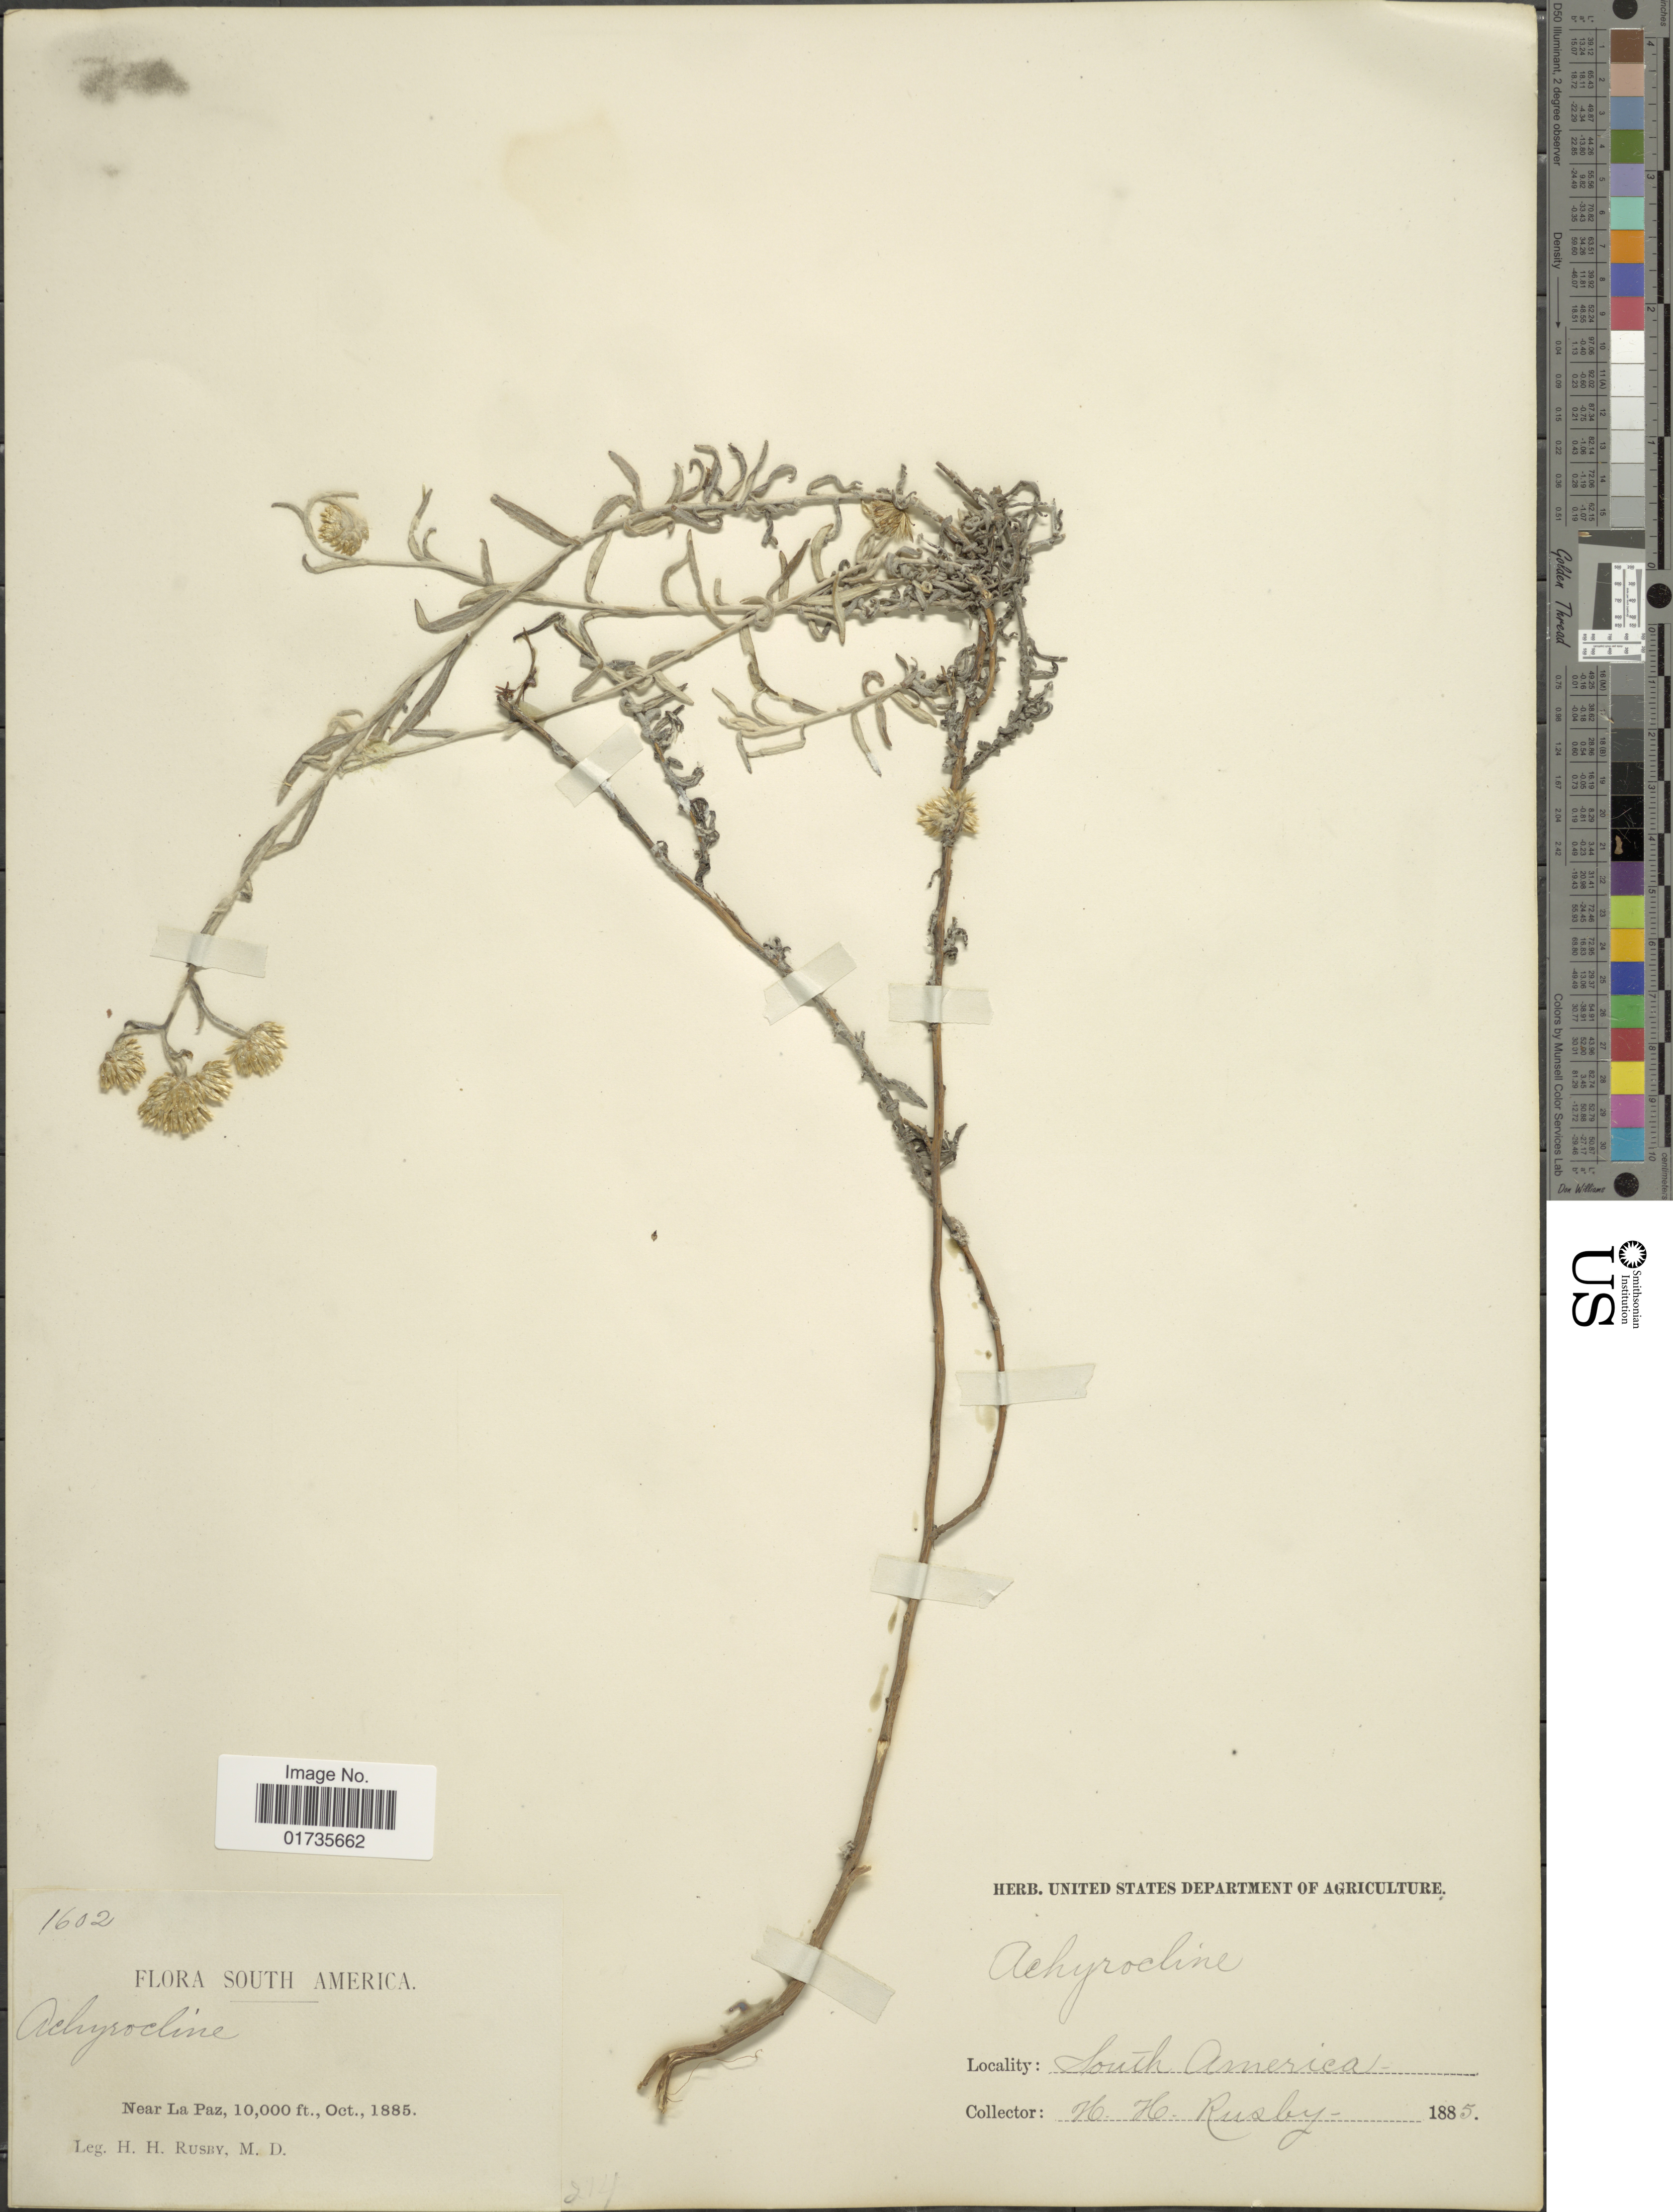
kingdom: Plantae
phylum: Tracheophyta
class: Magnoliopsida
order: Asterales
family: Asteraceae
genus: Achyrocline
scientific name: Achyrocline ramosissima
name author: (Sch. Bip.) Britton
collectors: H. H. Rusby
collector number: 1602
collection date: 1885-10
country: Bolivia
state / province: La Paz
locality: Near La Paz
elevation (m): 3048